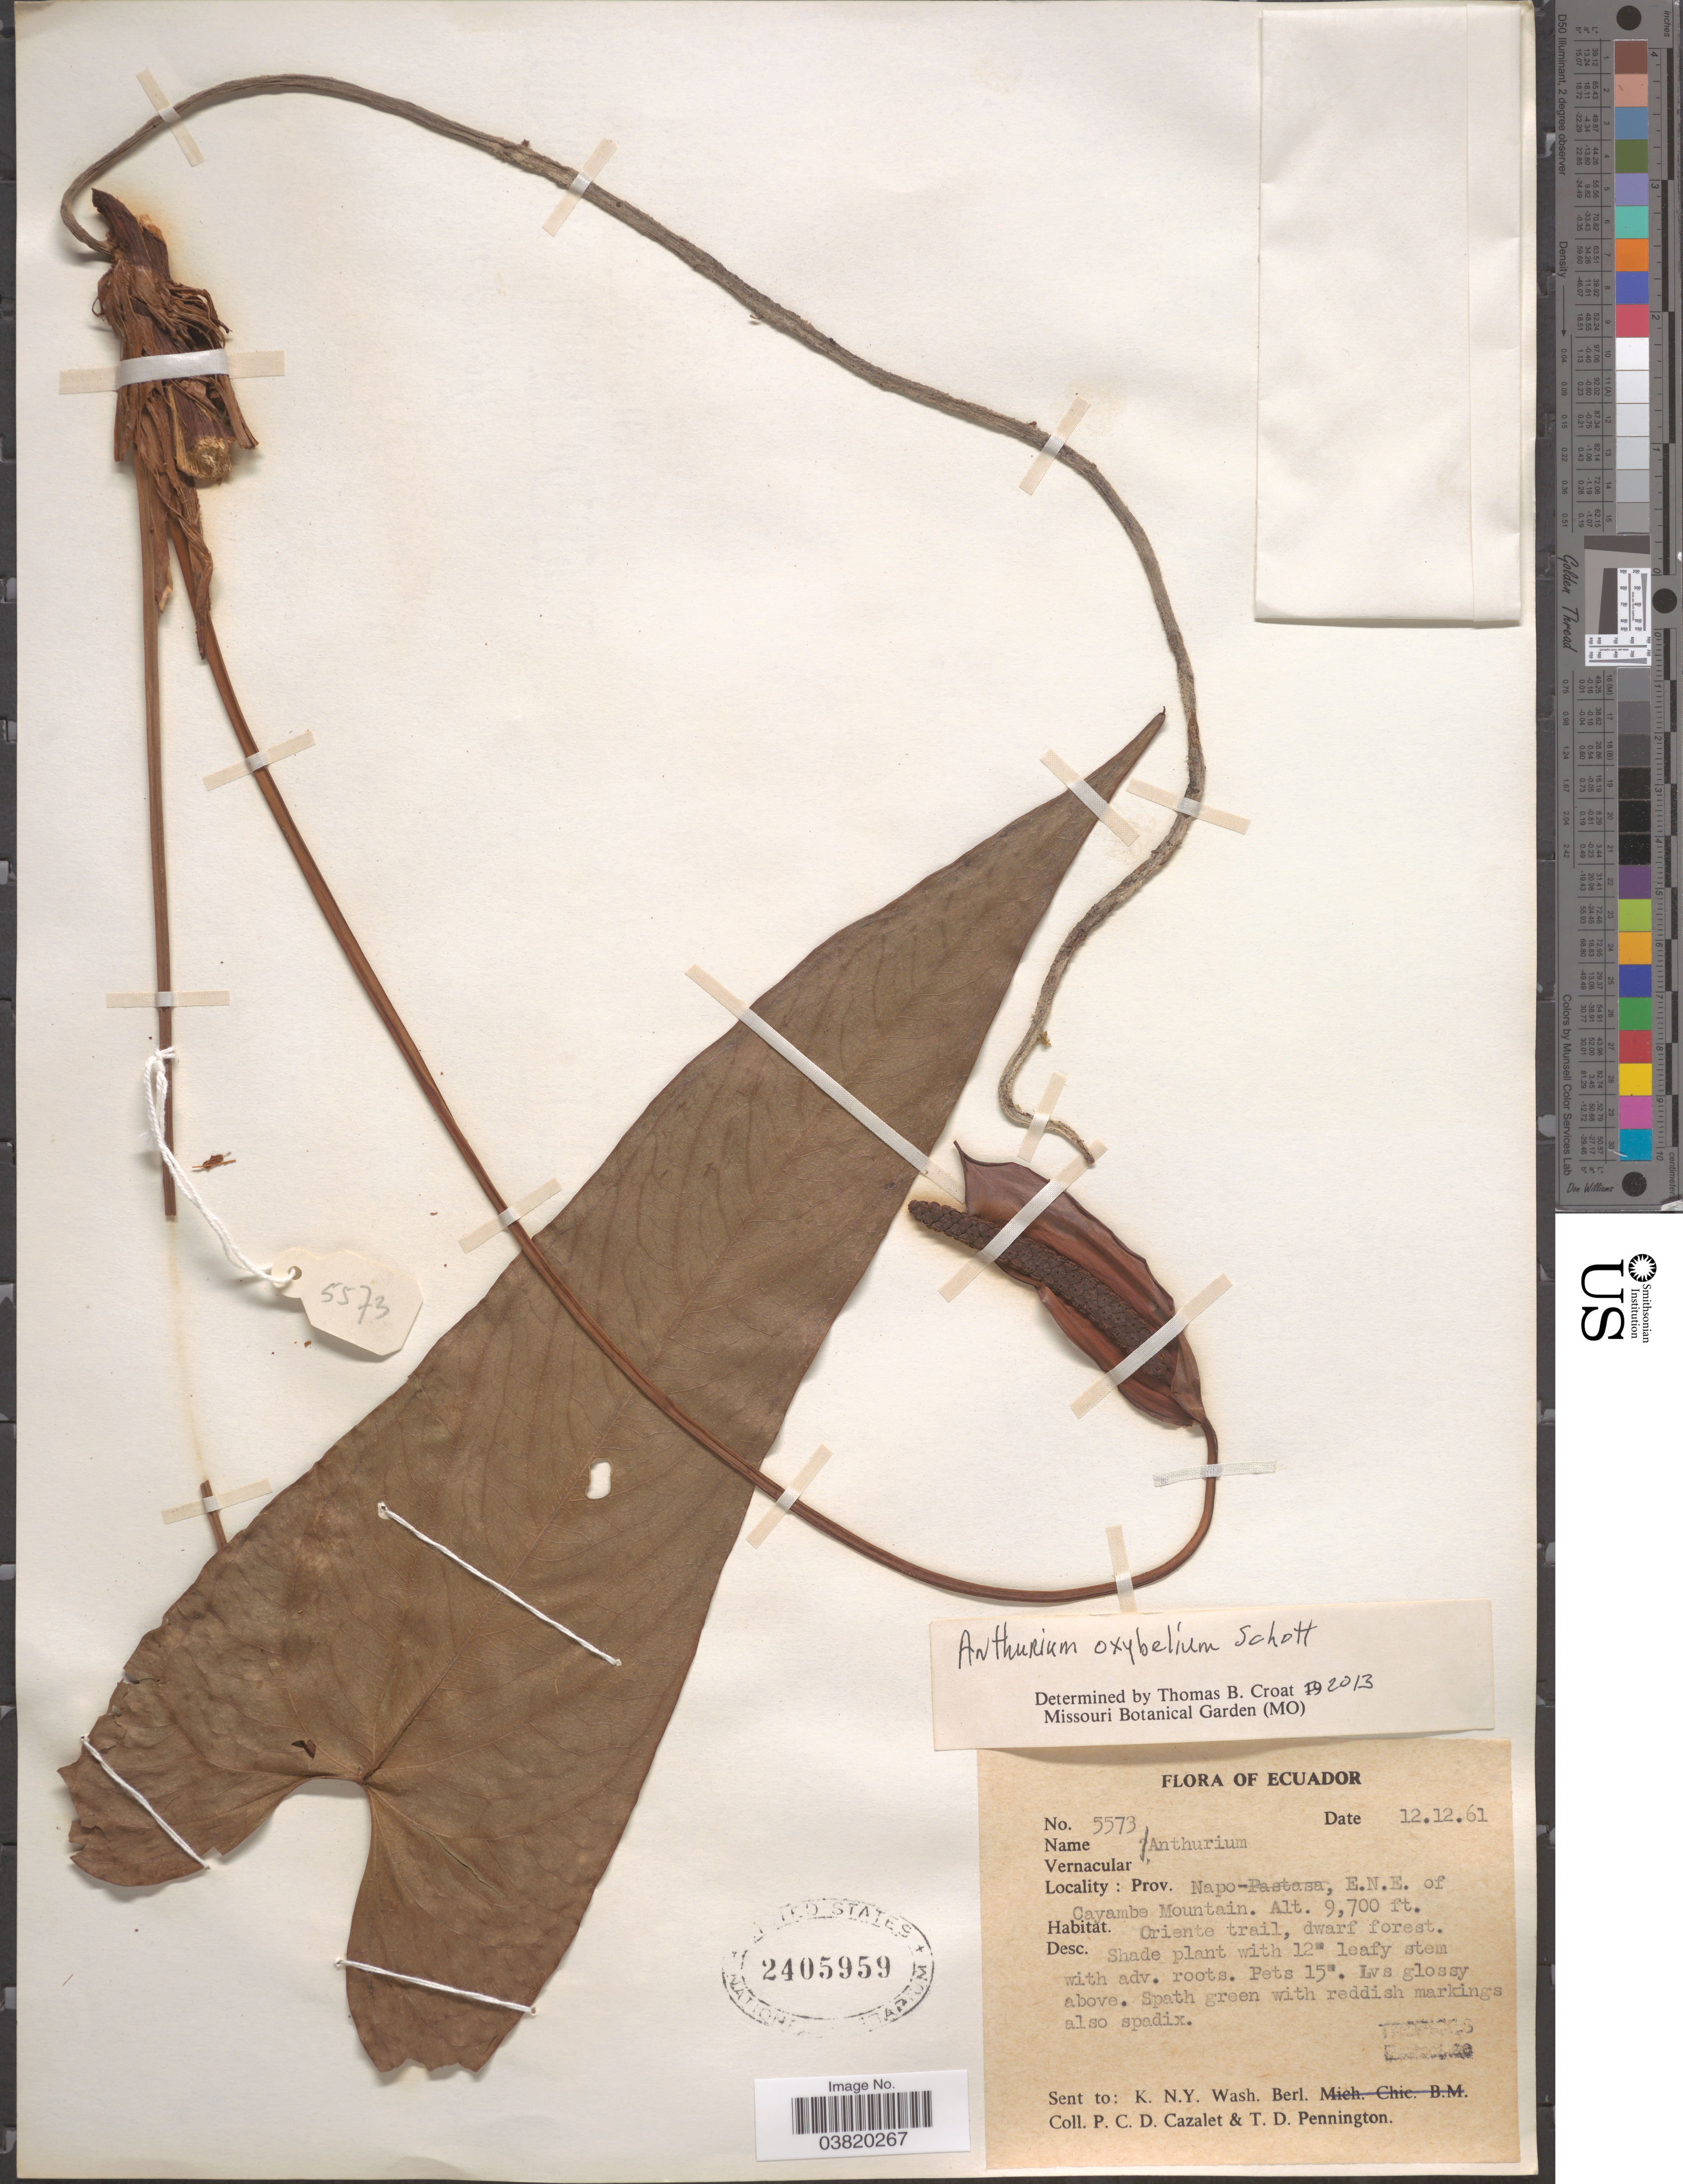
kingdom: Plantae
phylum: Tracheophyta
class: Liliopsida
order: Alismatales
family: Araceae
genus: Anthurium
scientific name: Anthurium oxybelium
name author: Schott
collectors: P. C. D. Cazalet & T. D. Pennington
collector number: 5573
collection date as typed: Transcribed d/m/y: 12/12/61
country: Ecuador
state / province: Napo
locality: E.N.E. of Cayambe Mountain. Oriente trail.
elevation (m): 2957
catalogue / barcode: US 2405959